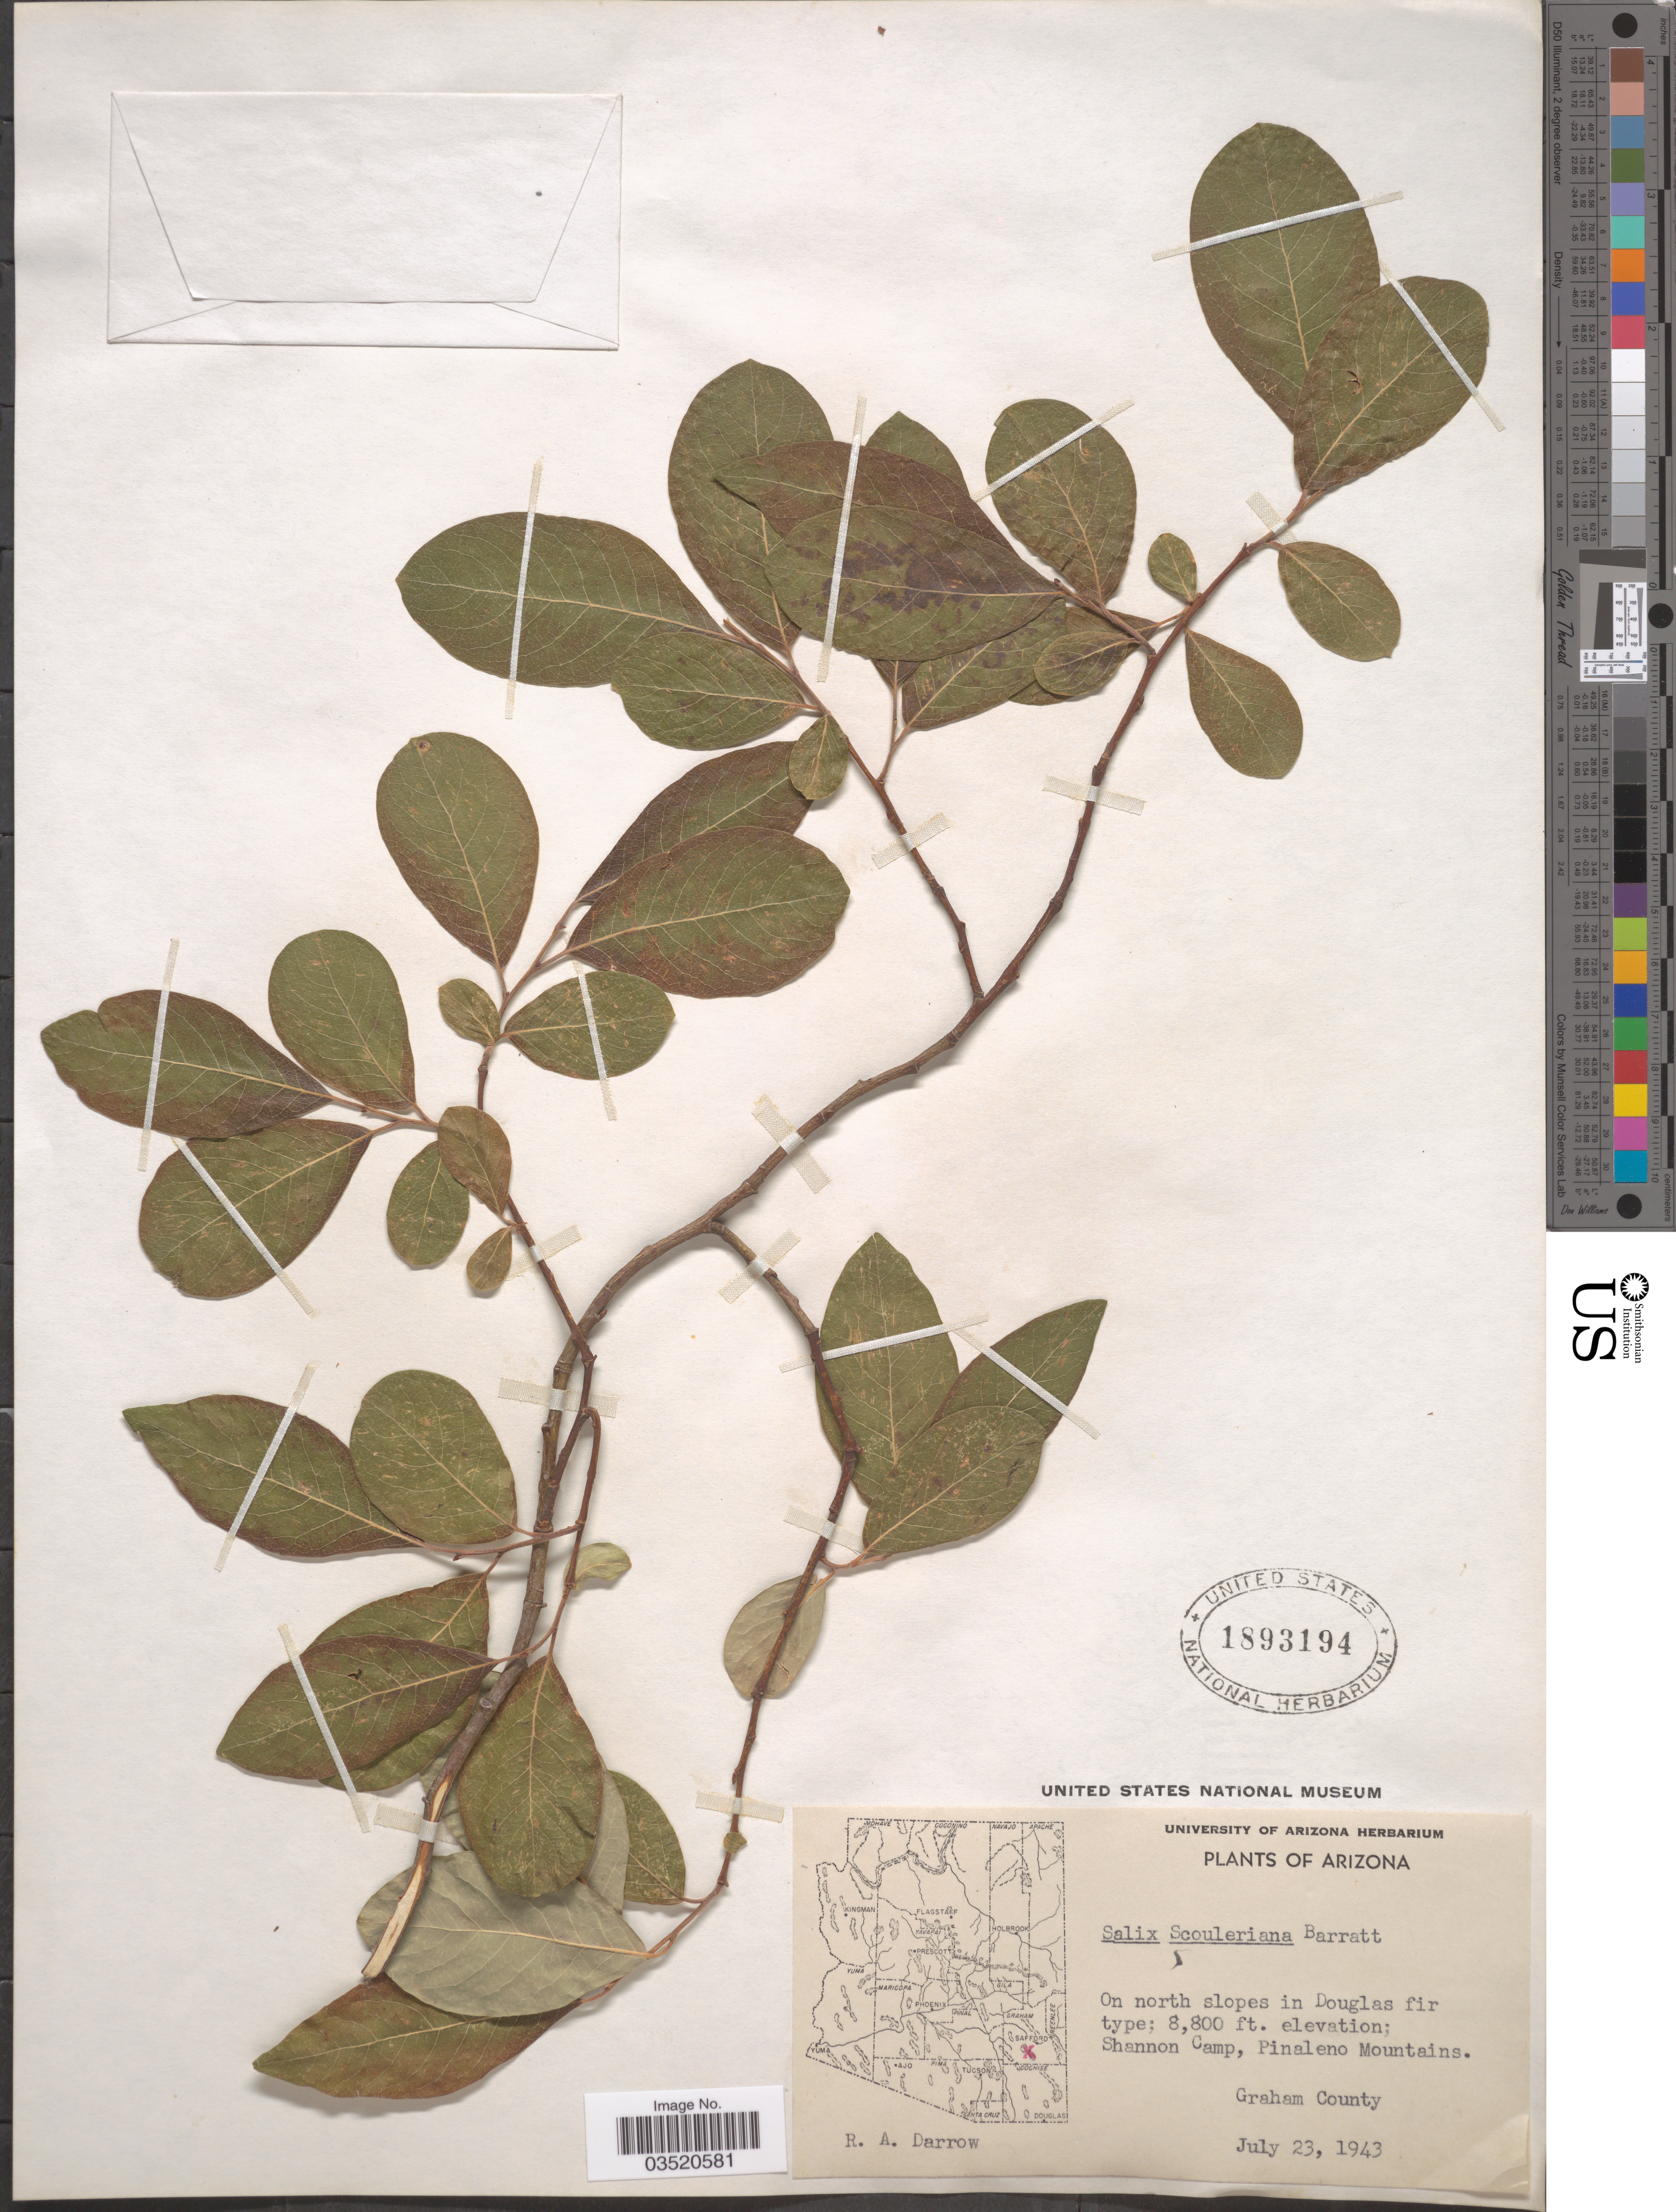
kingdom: Plantae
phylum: Tracheophyta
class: Magnoliopsida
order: Malpighiales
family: Salicaceae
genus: Salix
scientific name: Salix scouleriana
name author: Barratt ex Hook.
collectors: R. A. Darrow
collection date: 1943-07-23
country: United States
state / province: Arizona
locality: On north slopes in Douglas fir type. Shannon Camp, Pinaleno Mountains. Graham County.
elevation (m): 2682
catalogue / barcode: US 1893194